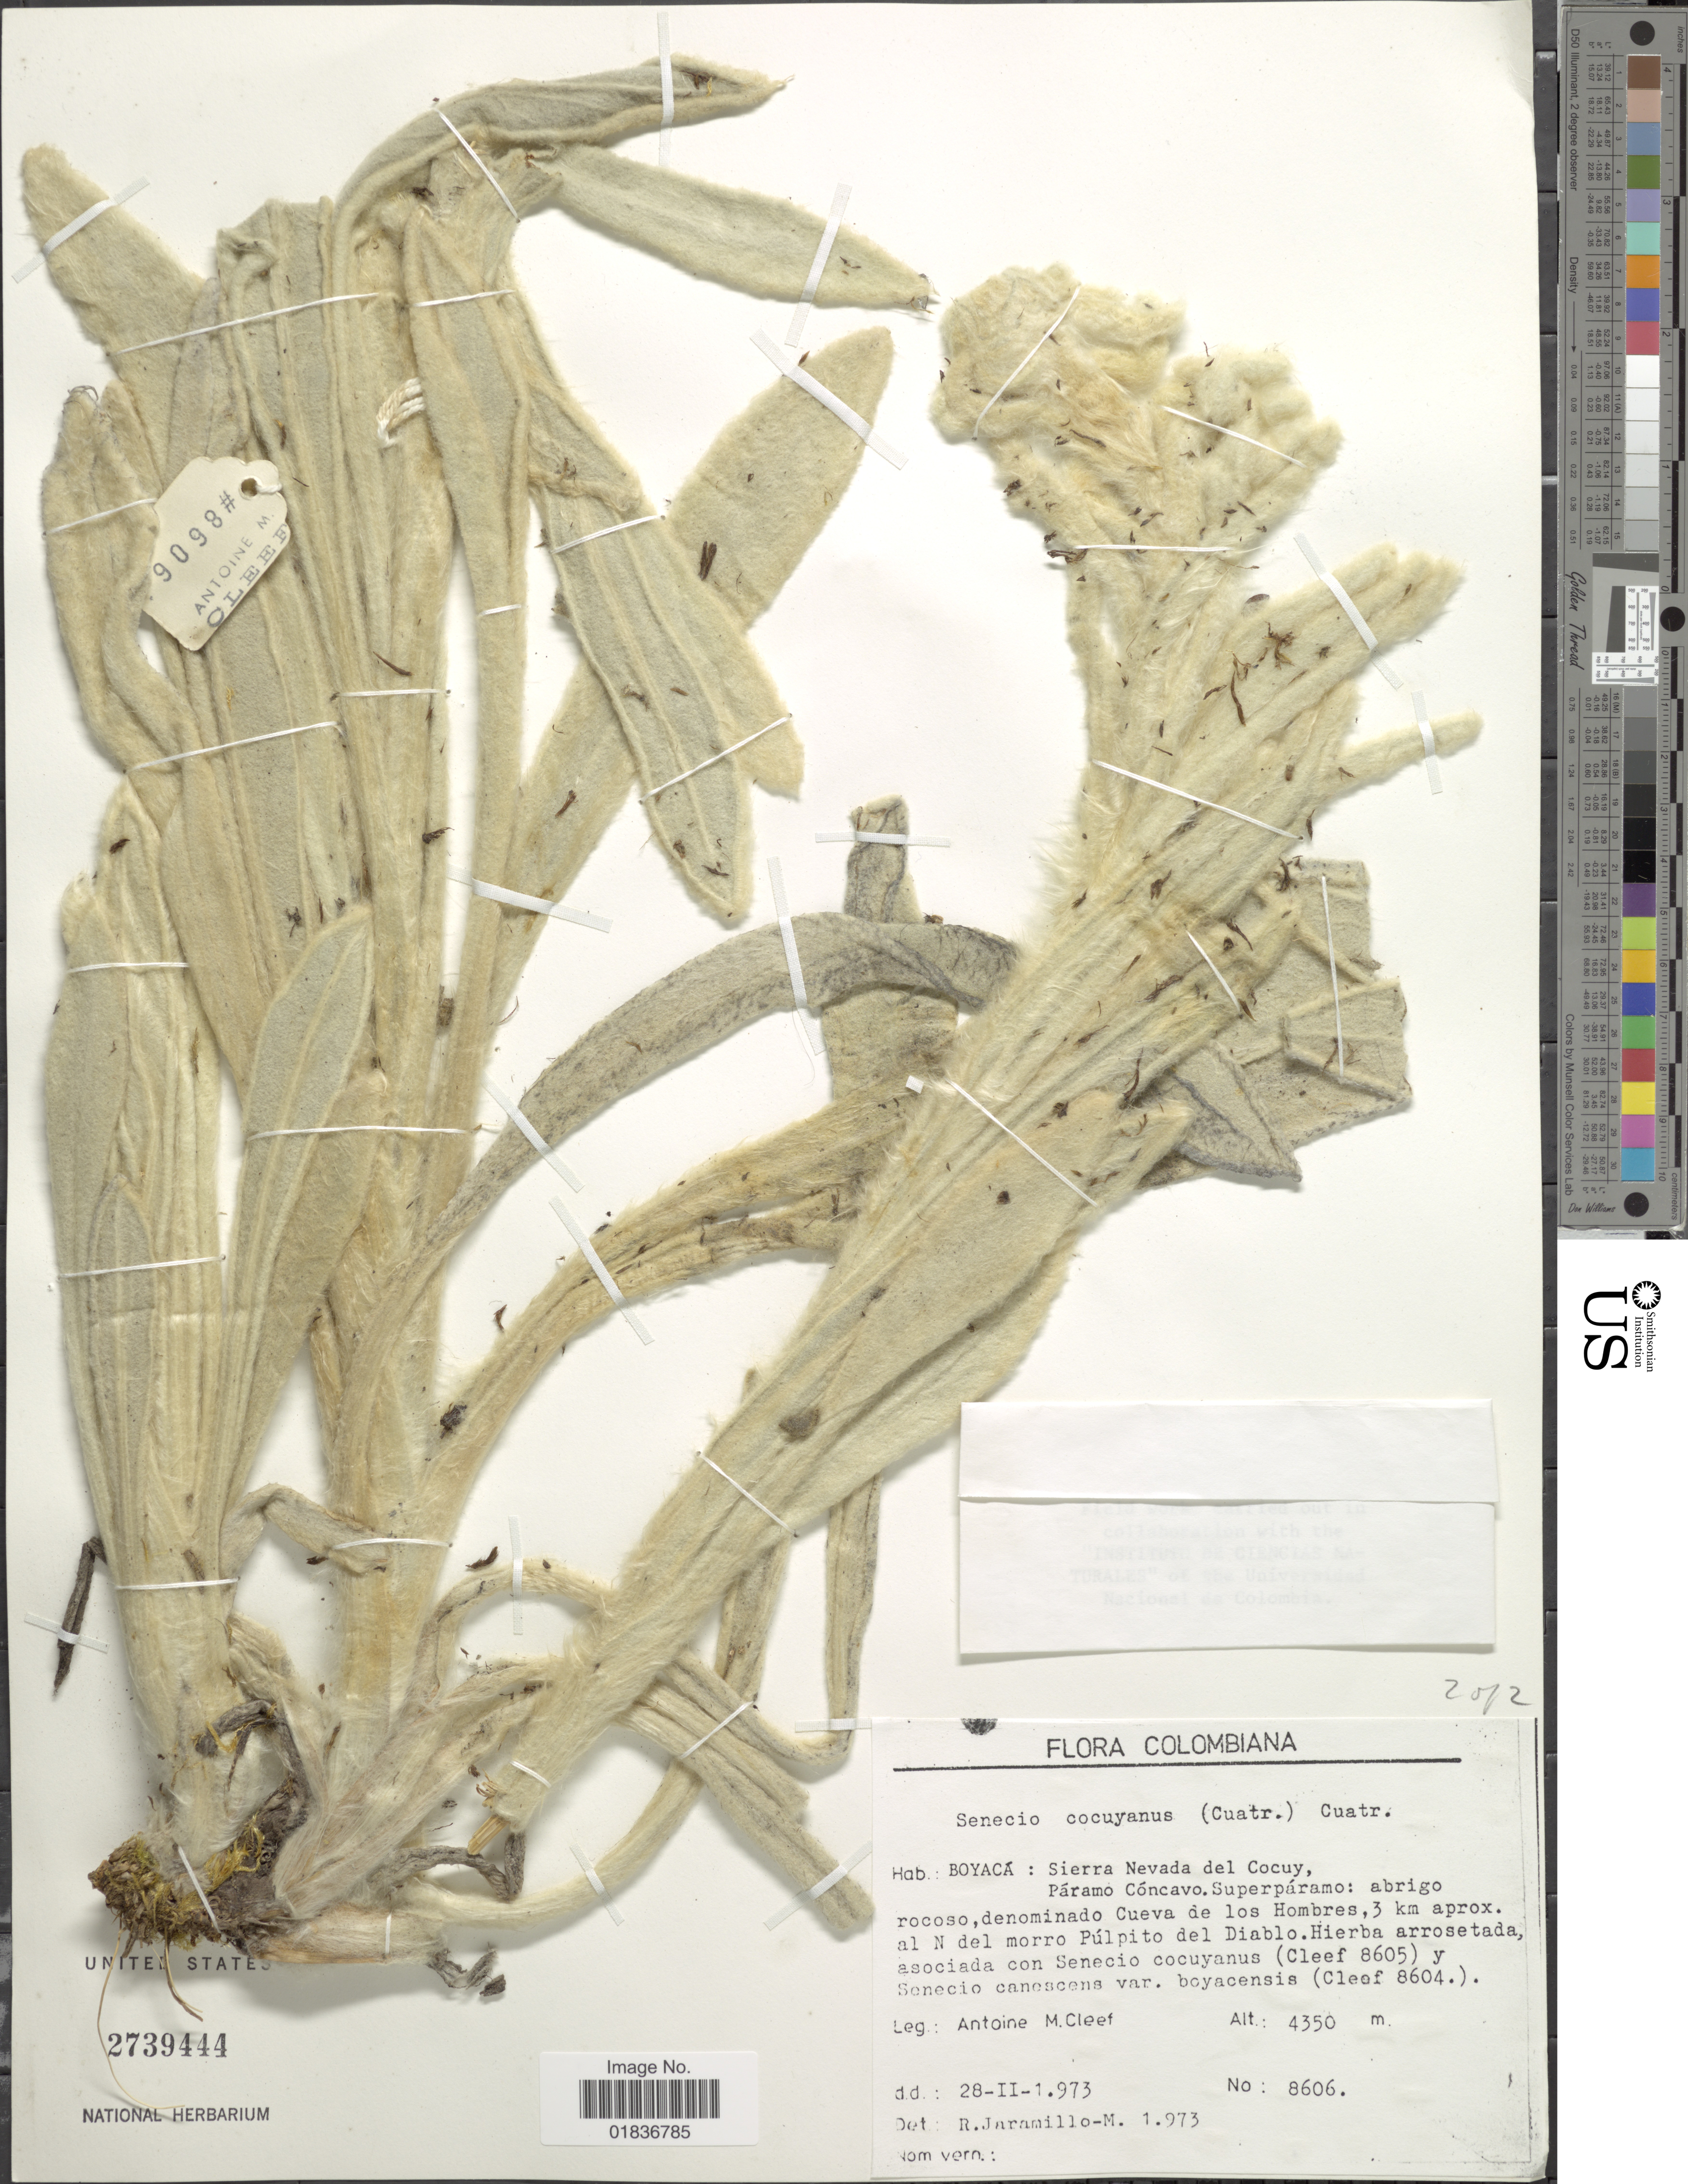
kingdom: Plantae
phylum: Tracheophyta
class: Magnoliopsida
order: Asterales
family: Asteraceae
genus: Senecio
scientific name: Senecio cocuyanus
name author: Cuatrec.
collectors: A. M. Cleef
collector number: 8606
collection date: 1973-02-28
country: Colombia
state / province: Boyacá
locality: Boyacá: Sierra Nevada del Cocuy, Paramo Concavo. Superparamo: abrigo rocoso, denominado Cueva de los Hombres, 3 km aprox. al N del morro Pulpito del Diablo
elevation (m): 4350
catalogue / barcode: US 2739444